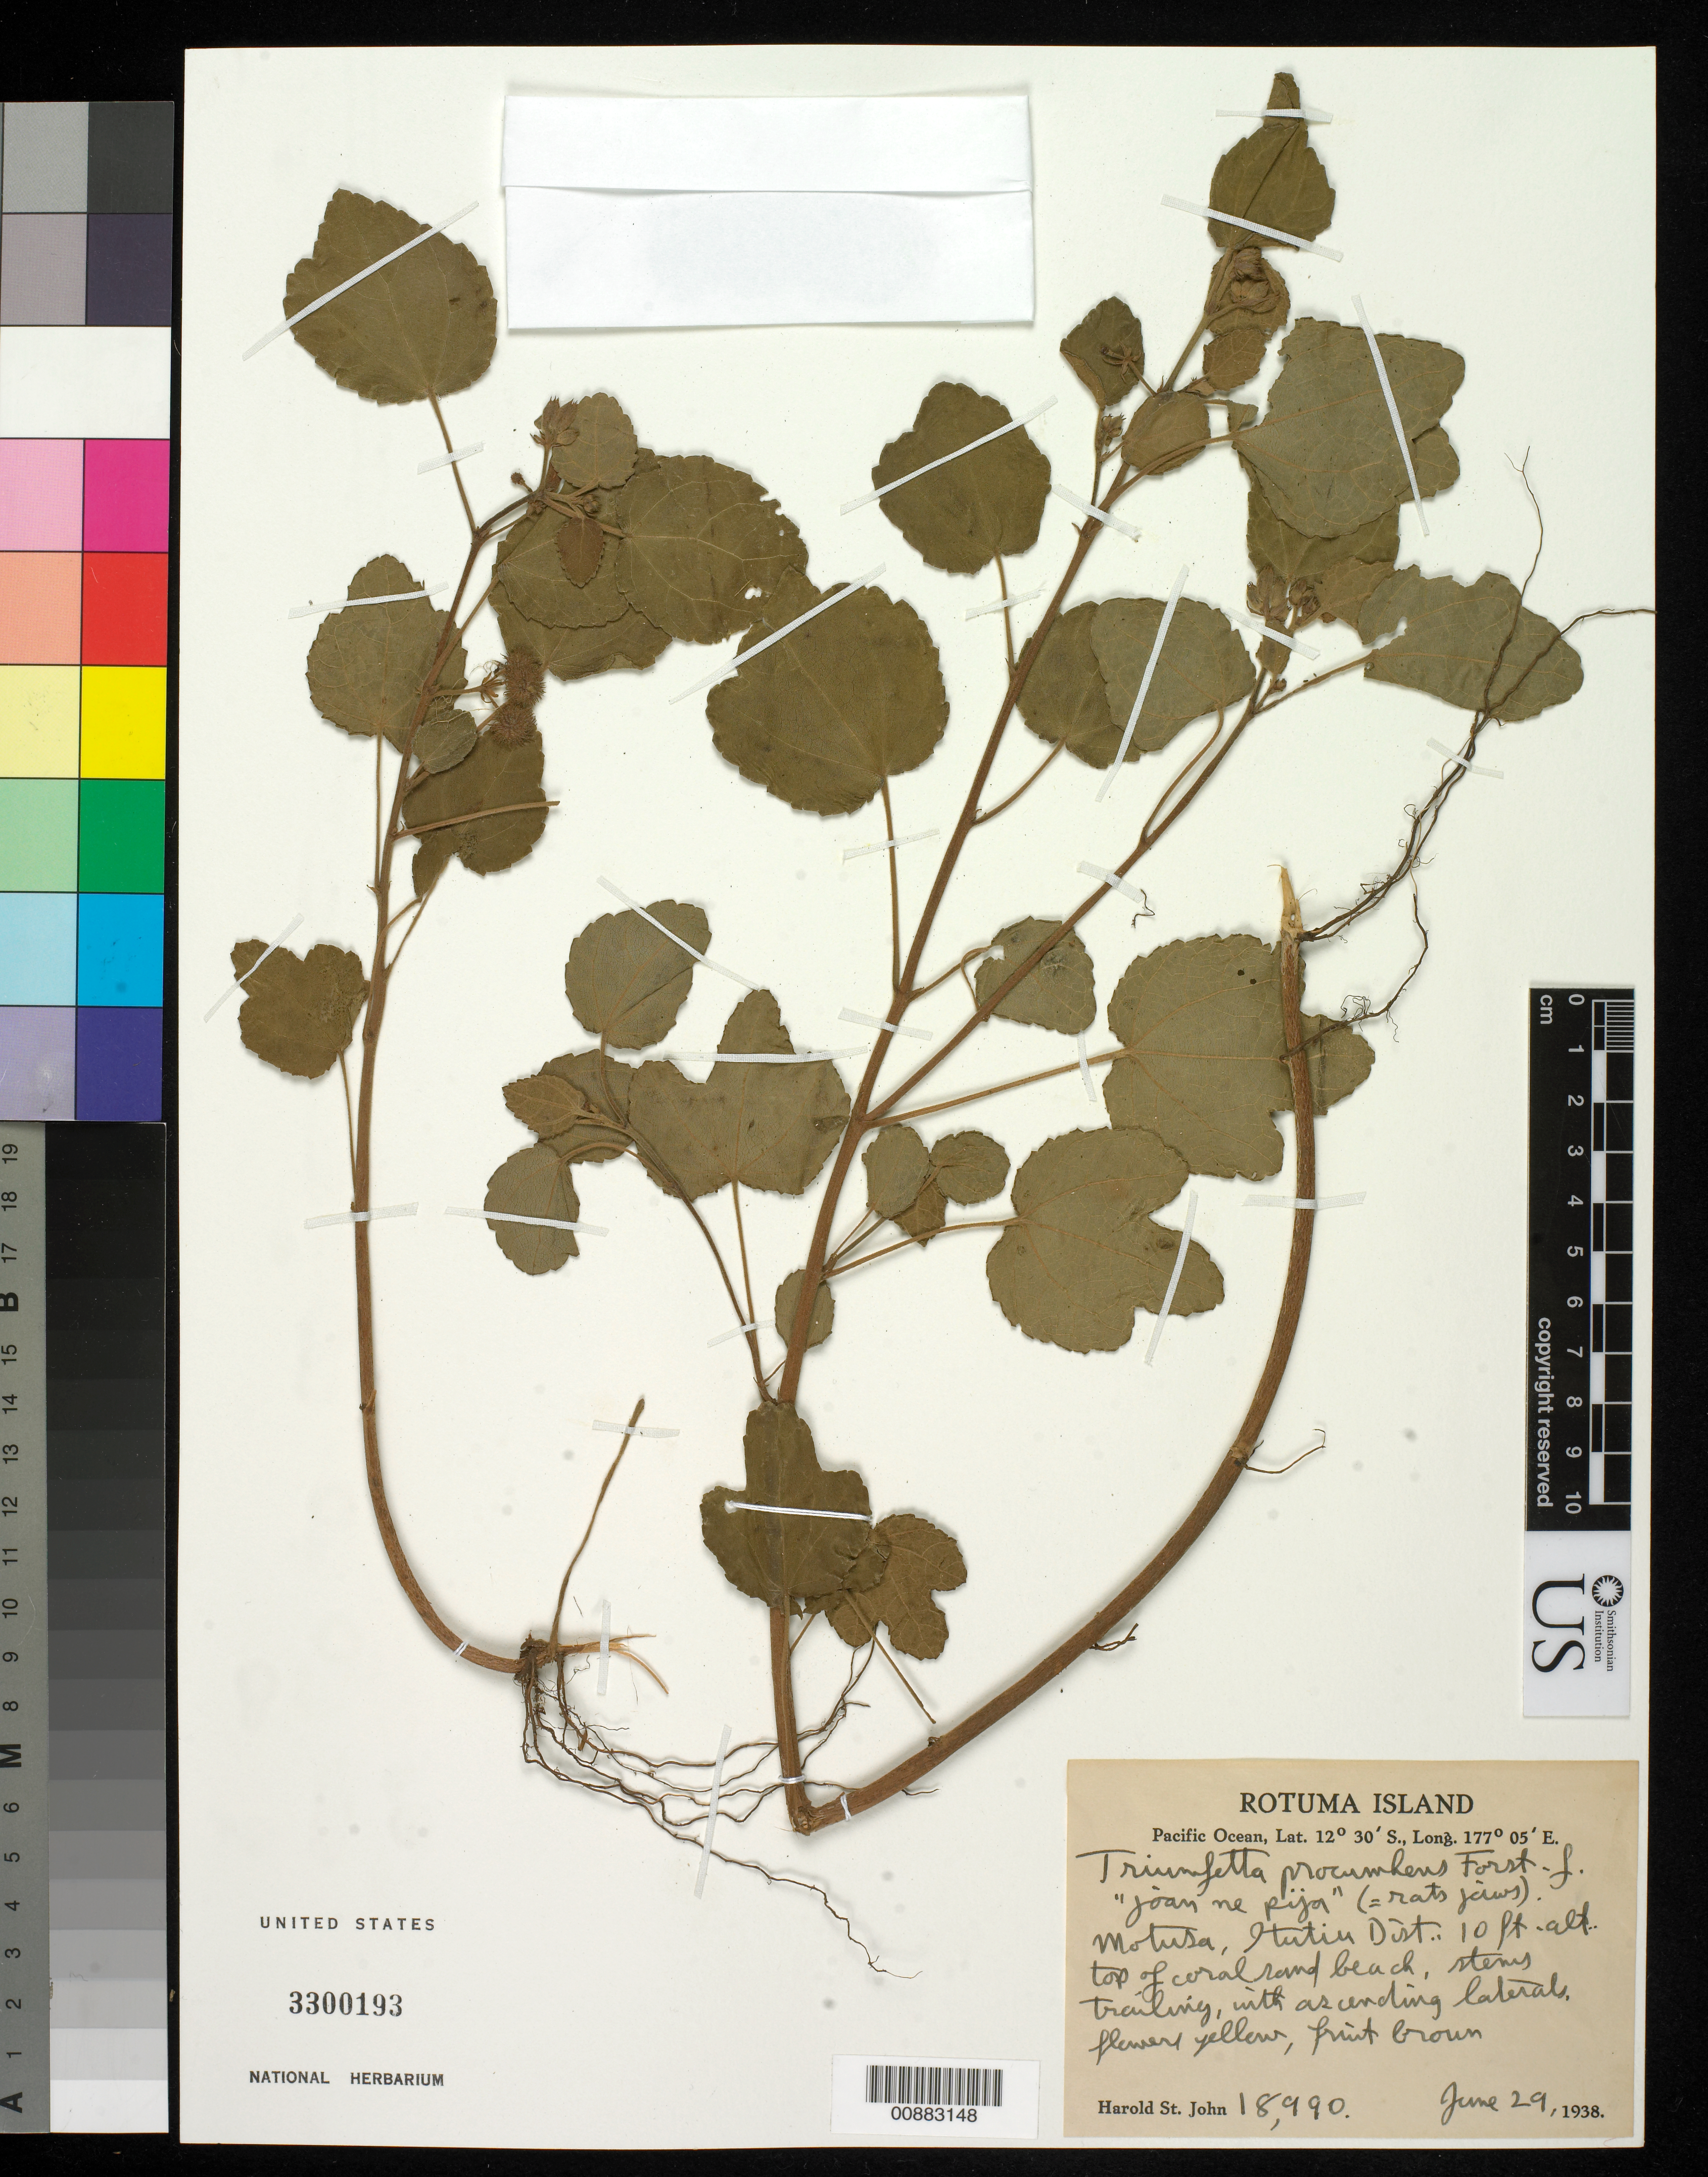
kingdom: Plantae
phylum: Tracheophyta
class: Magnoliopsida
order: Malvales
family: Malvaceae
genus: Triumfetta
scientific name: Triumfetta procumbens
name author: G. Forst.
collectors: H. St. John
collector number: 18990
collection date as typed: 29 Jun 1938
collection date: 1938-06-29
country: Fiji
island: Rotuma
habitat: coral sand beach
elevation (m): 3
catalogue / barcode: US 3300193